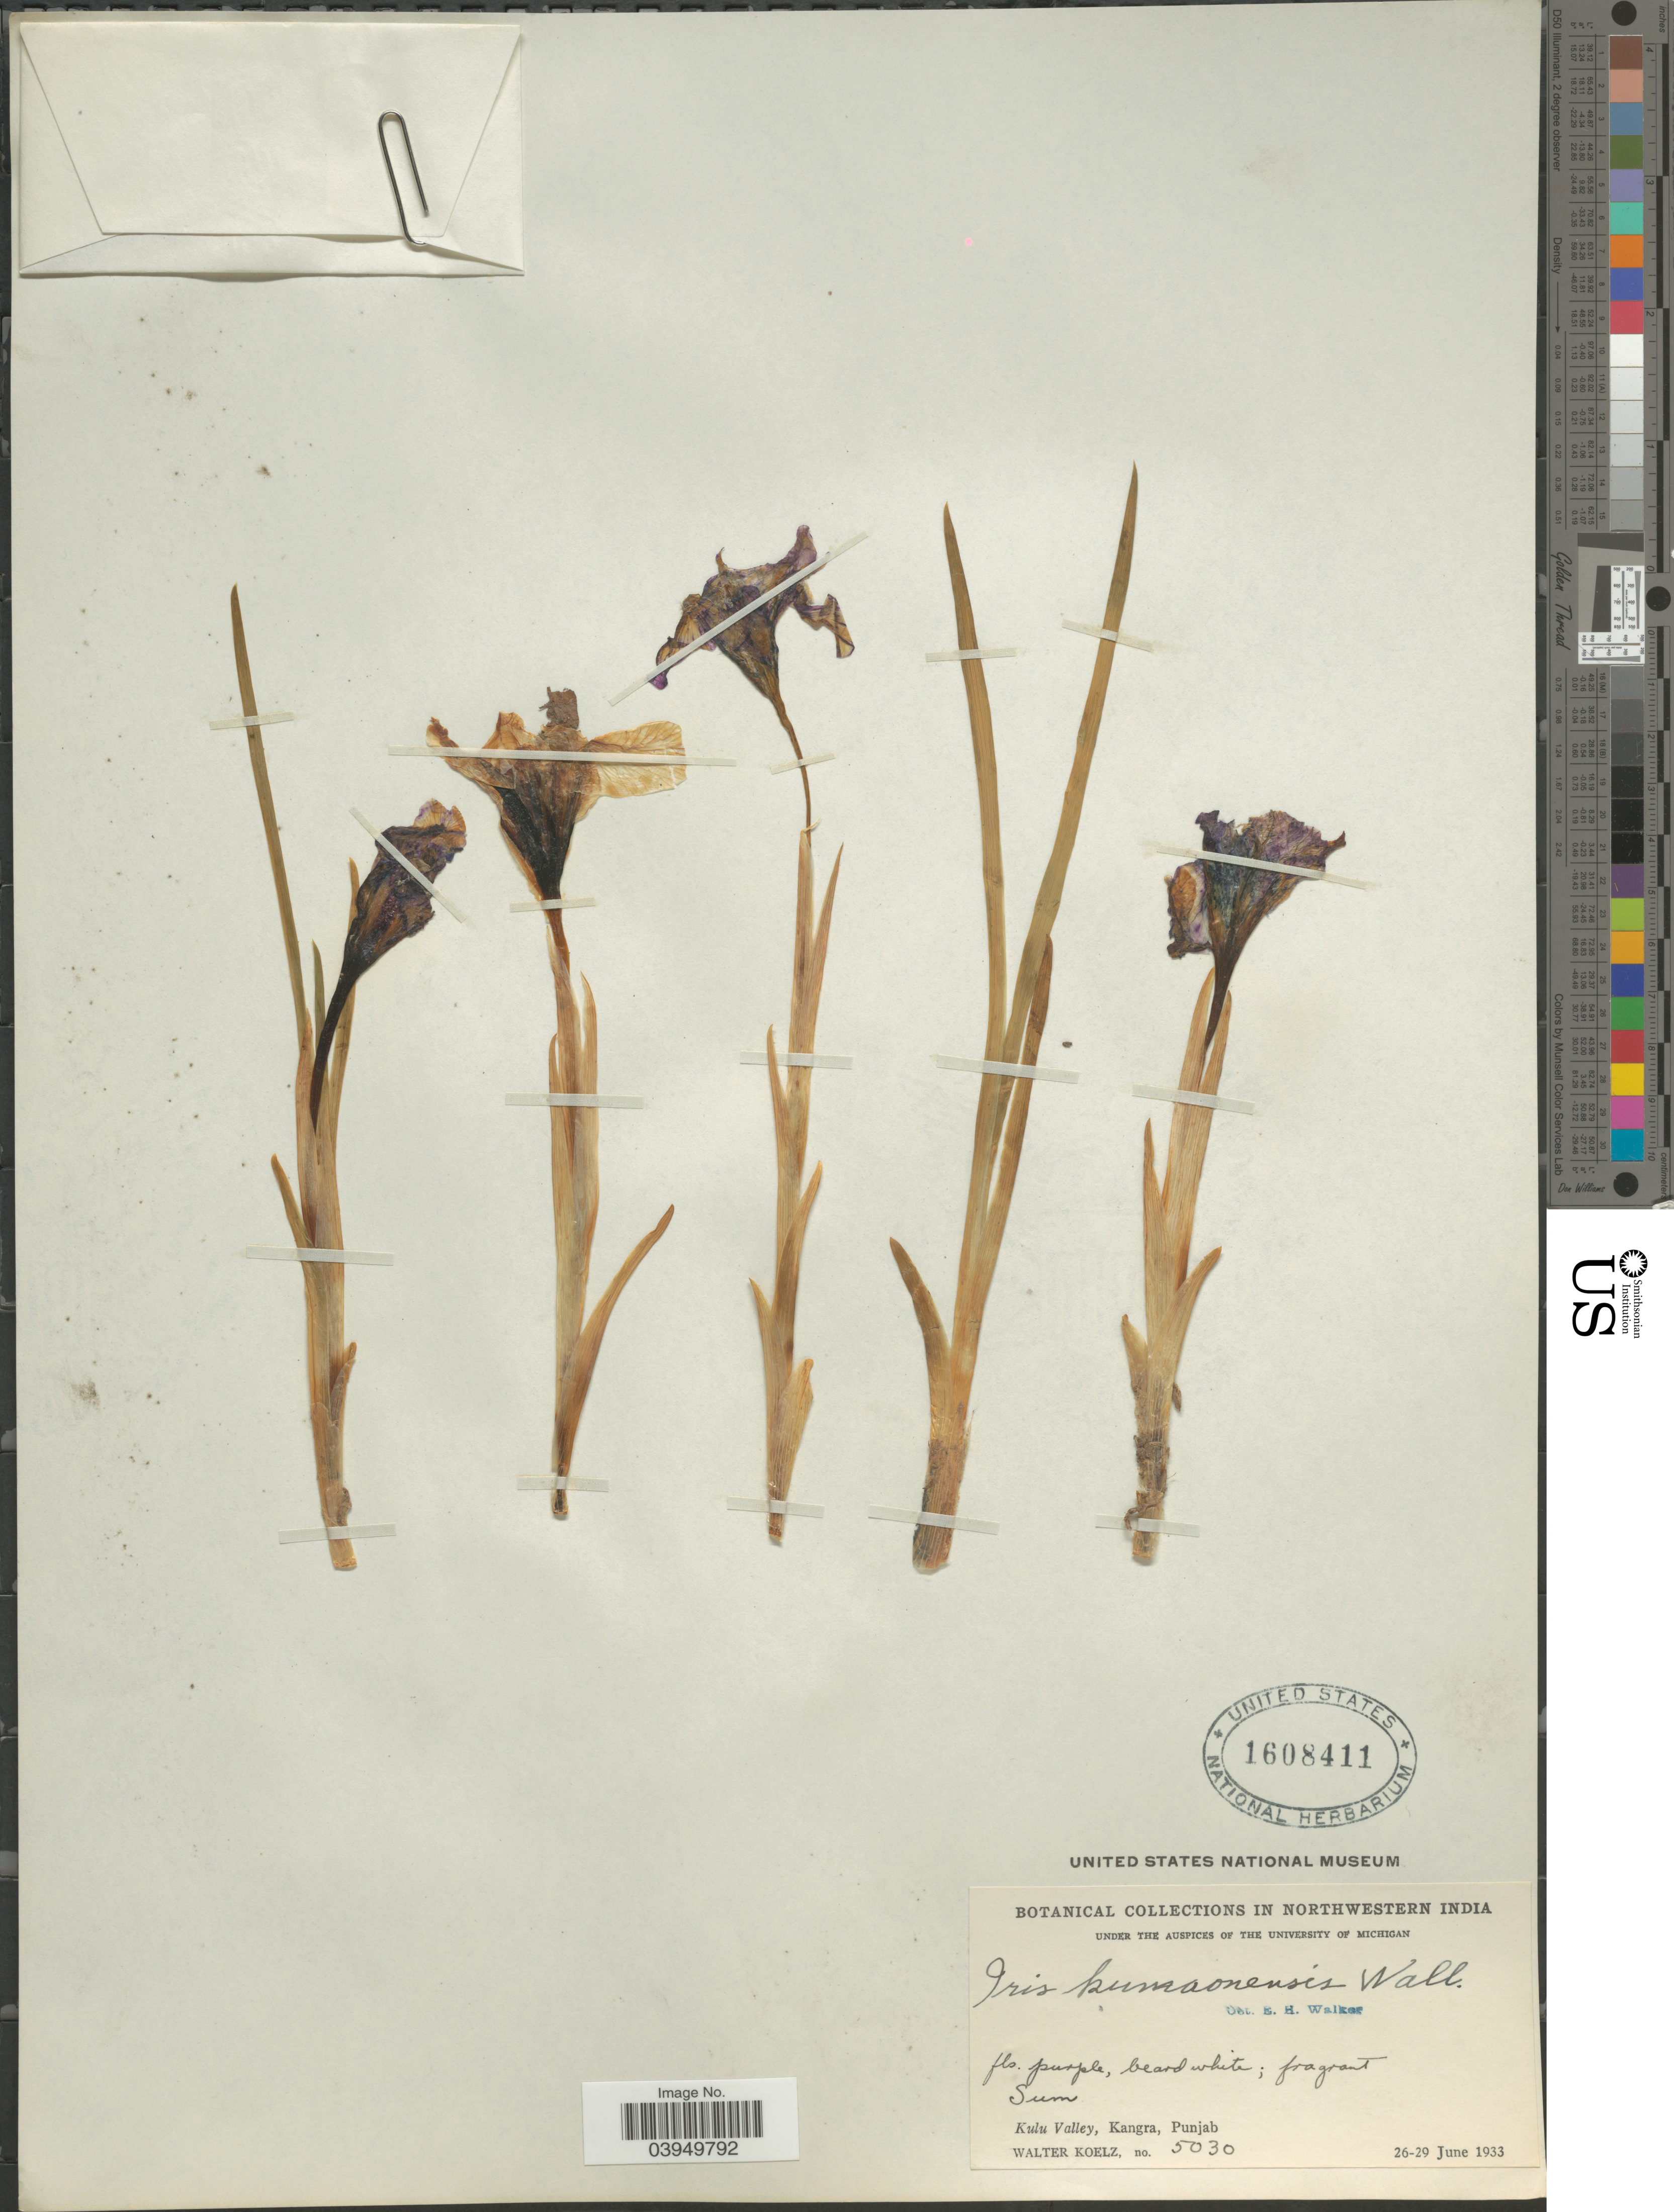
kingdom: Plantae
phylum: Tracheophyta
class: Liliopsida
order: Asparagales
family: Iridaceae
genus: Iris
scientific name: Iris kemaonensis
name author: Wall. ex D. Don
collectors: W. N. Koelz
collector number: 5030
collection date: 1933-06-26/1933-06-29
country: India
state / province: Punjab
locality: Northwestern India. Sum. Kulu Valley, Kangra.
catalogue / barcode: US 1608411